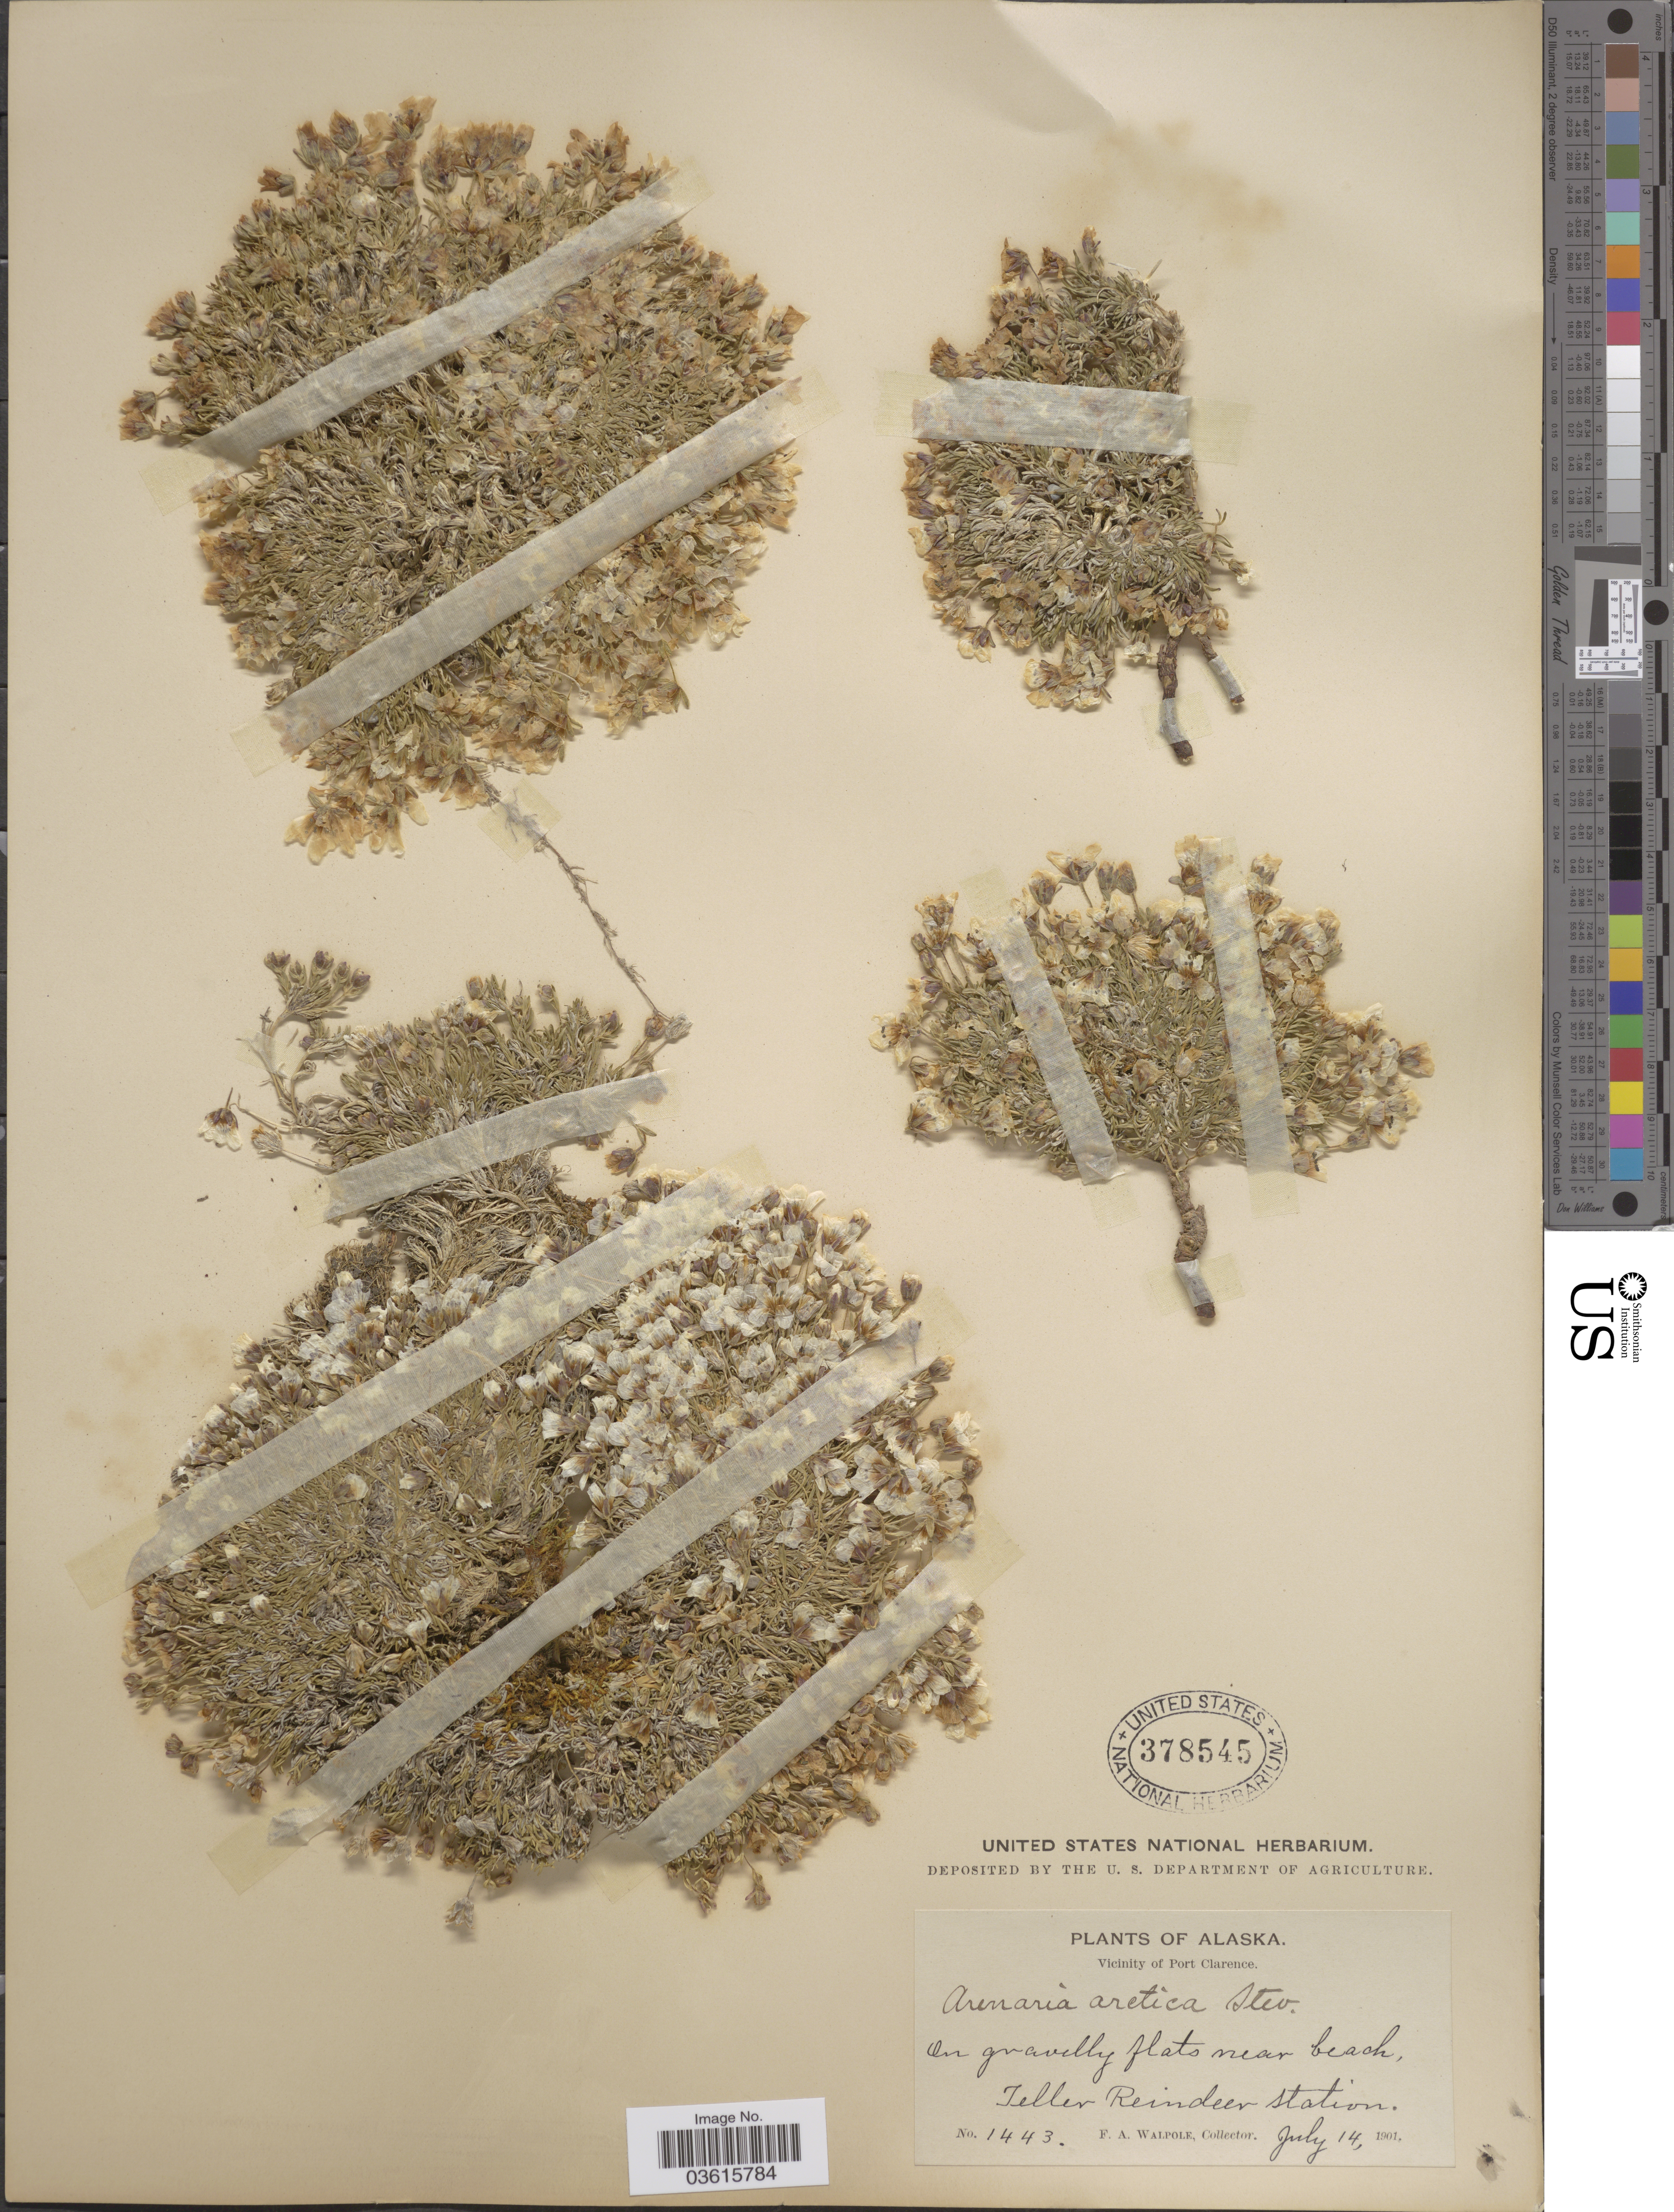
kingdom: Plantae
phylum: Tracheophyta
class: Magnoliopsida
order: Caryophyllales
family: Caryophyllaceae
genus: Cherleria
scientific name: Cherleria arctica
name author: (Steven ex Ser.) A.J. Moore & Dillenb.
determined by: Strong, M. T., (US), Smithsonian Institution - National Museum of Natural History (UNITED STATES)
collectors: F. Walpole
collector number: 1443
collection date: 1901-07-14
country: United States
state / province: Alaska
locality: Vicinity of Port Clarence. Teller Reindeer Station.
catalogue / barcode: US 378545